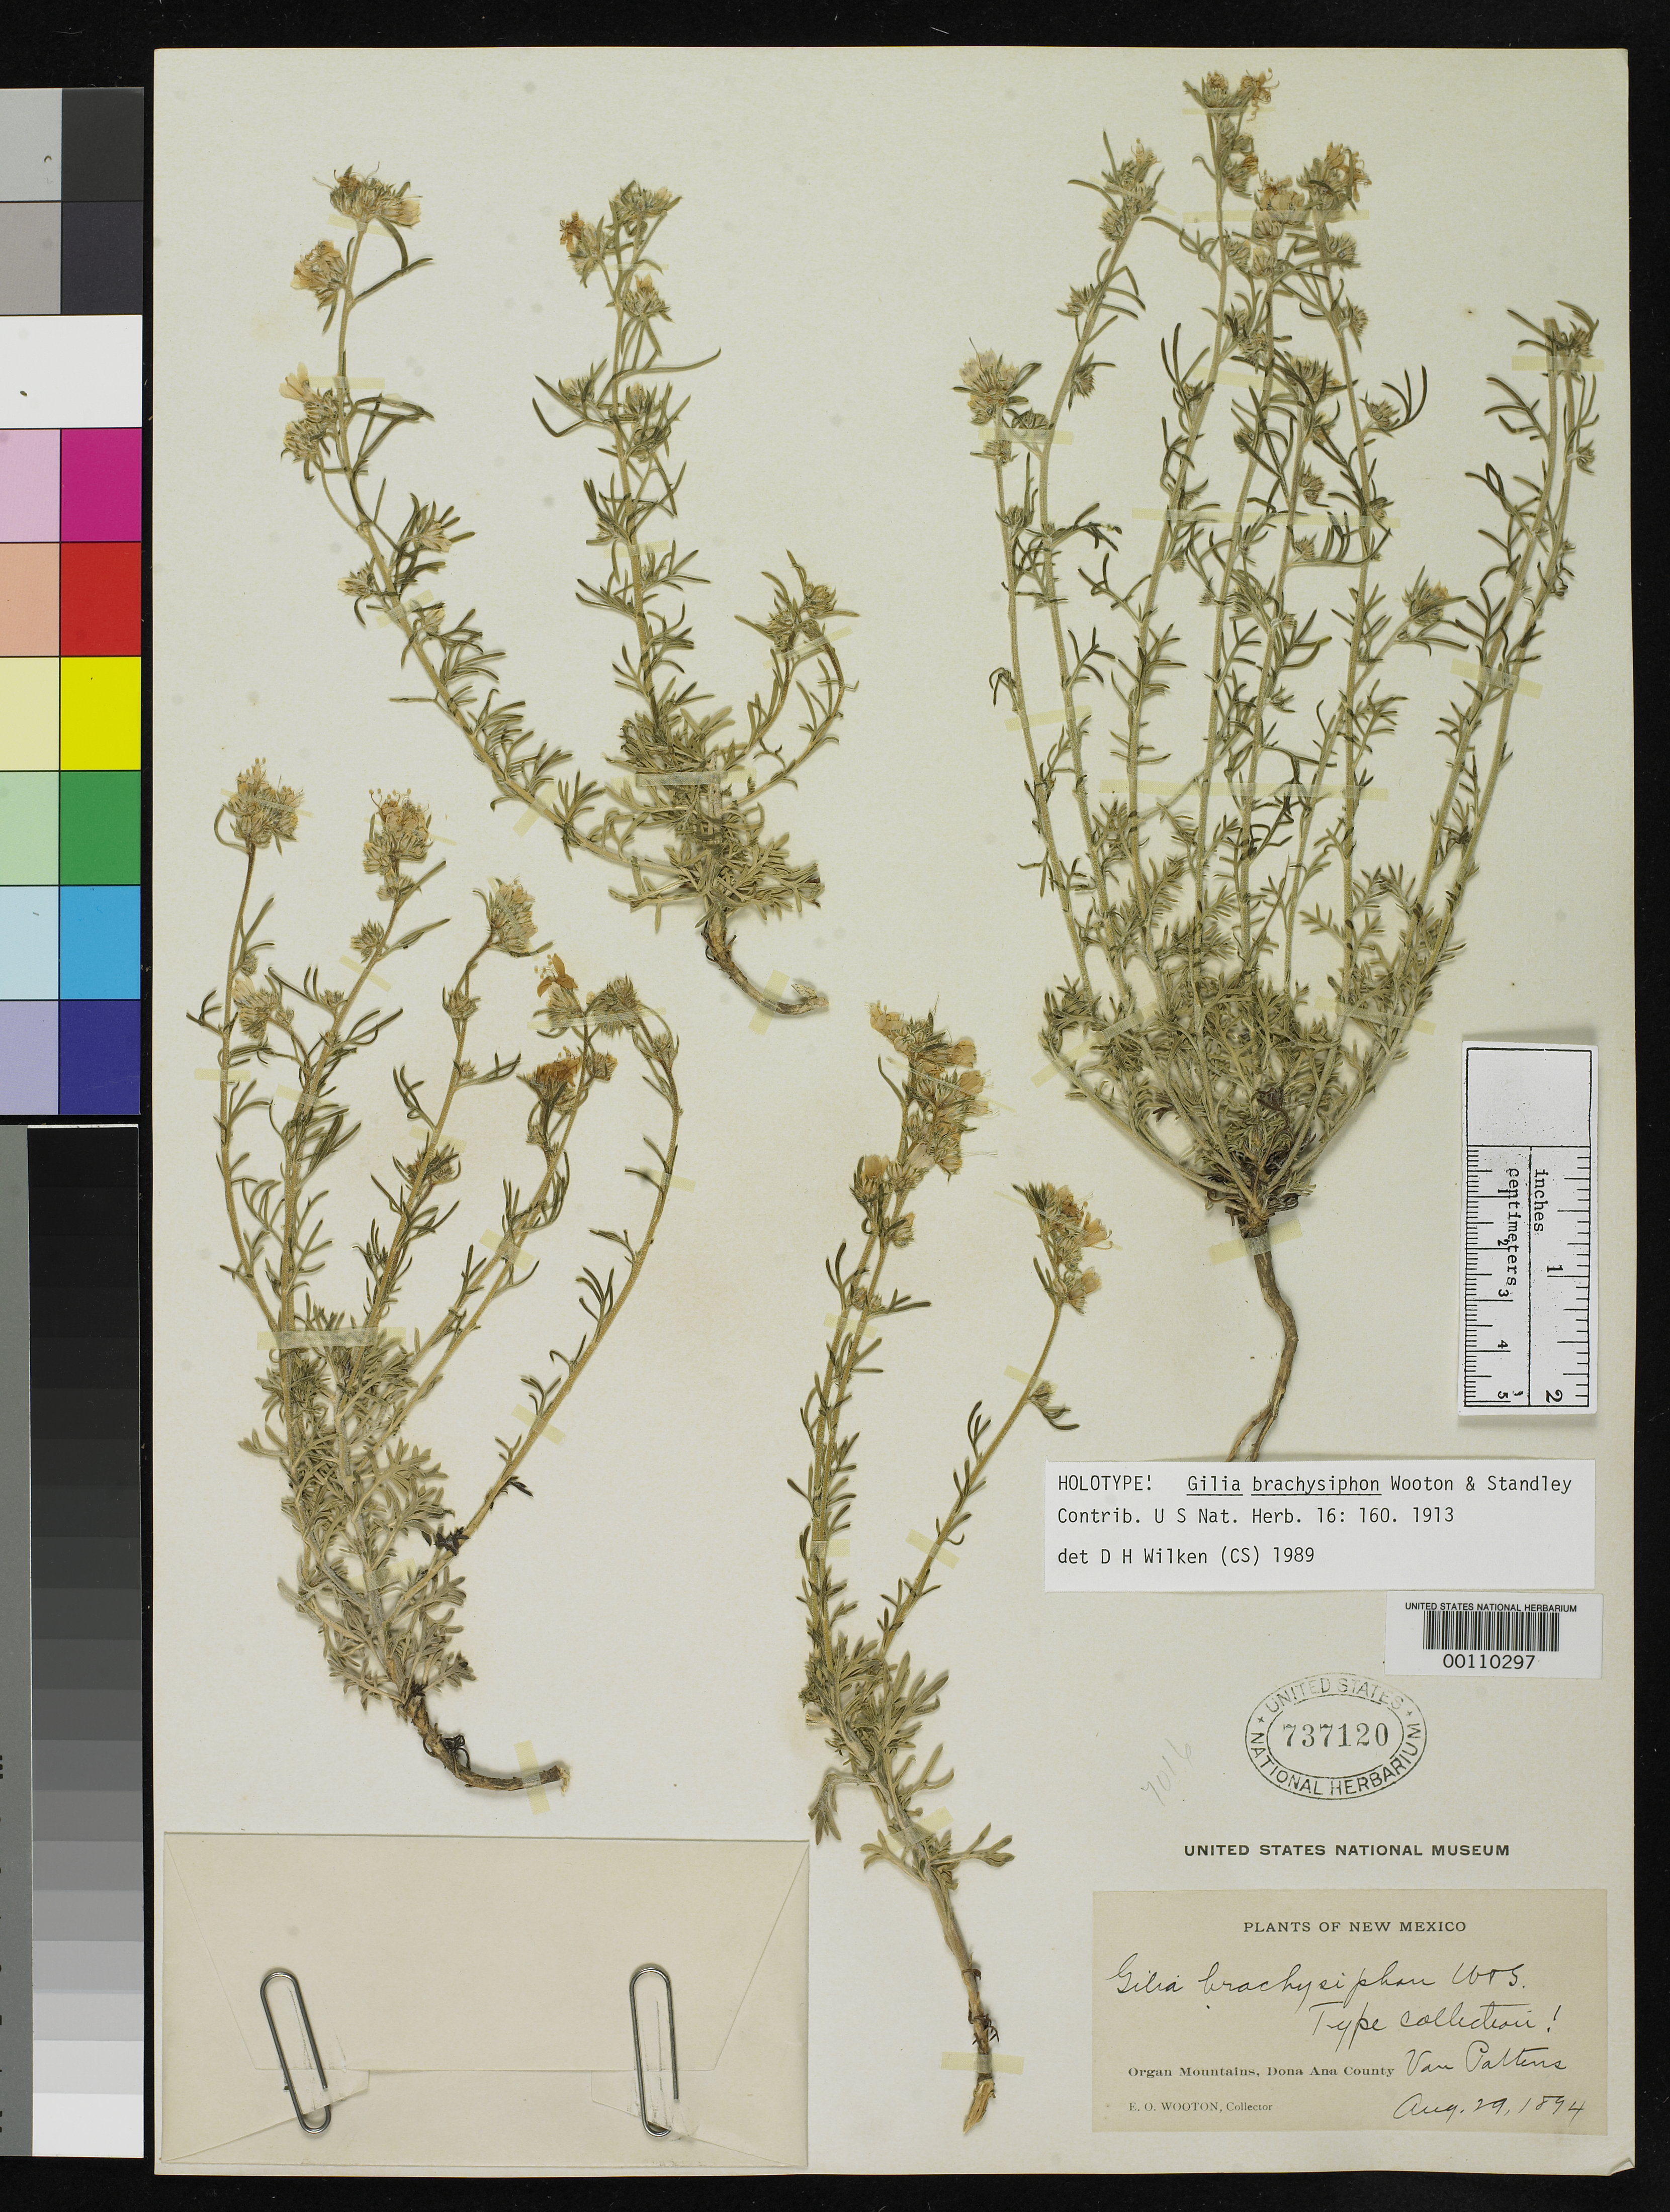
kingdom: Plantae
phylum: Tracheophyta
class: Magnoliopsida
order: Ericales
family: Polemoniaceae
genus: Gilia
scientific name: Gilia brachysiphon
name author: Wooton & Standl.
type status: Holotype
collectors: E. O. Wooton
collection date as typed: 29 Aug 1894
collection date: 1894-08-29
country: United States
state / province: New Mexico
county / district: Dona Ana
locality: Van Pattens Camp in the Organ Mountains.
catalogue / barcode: US 737120